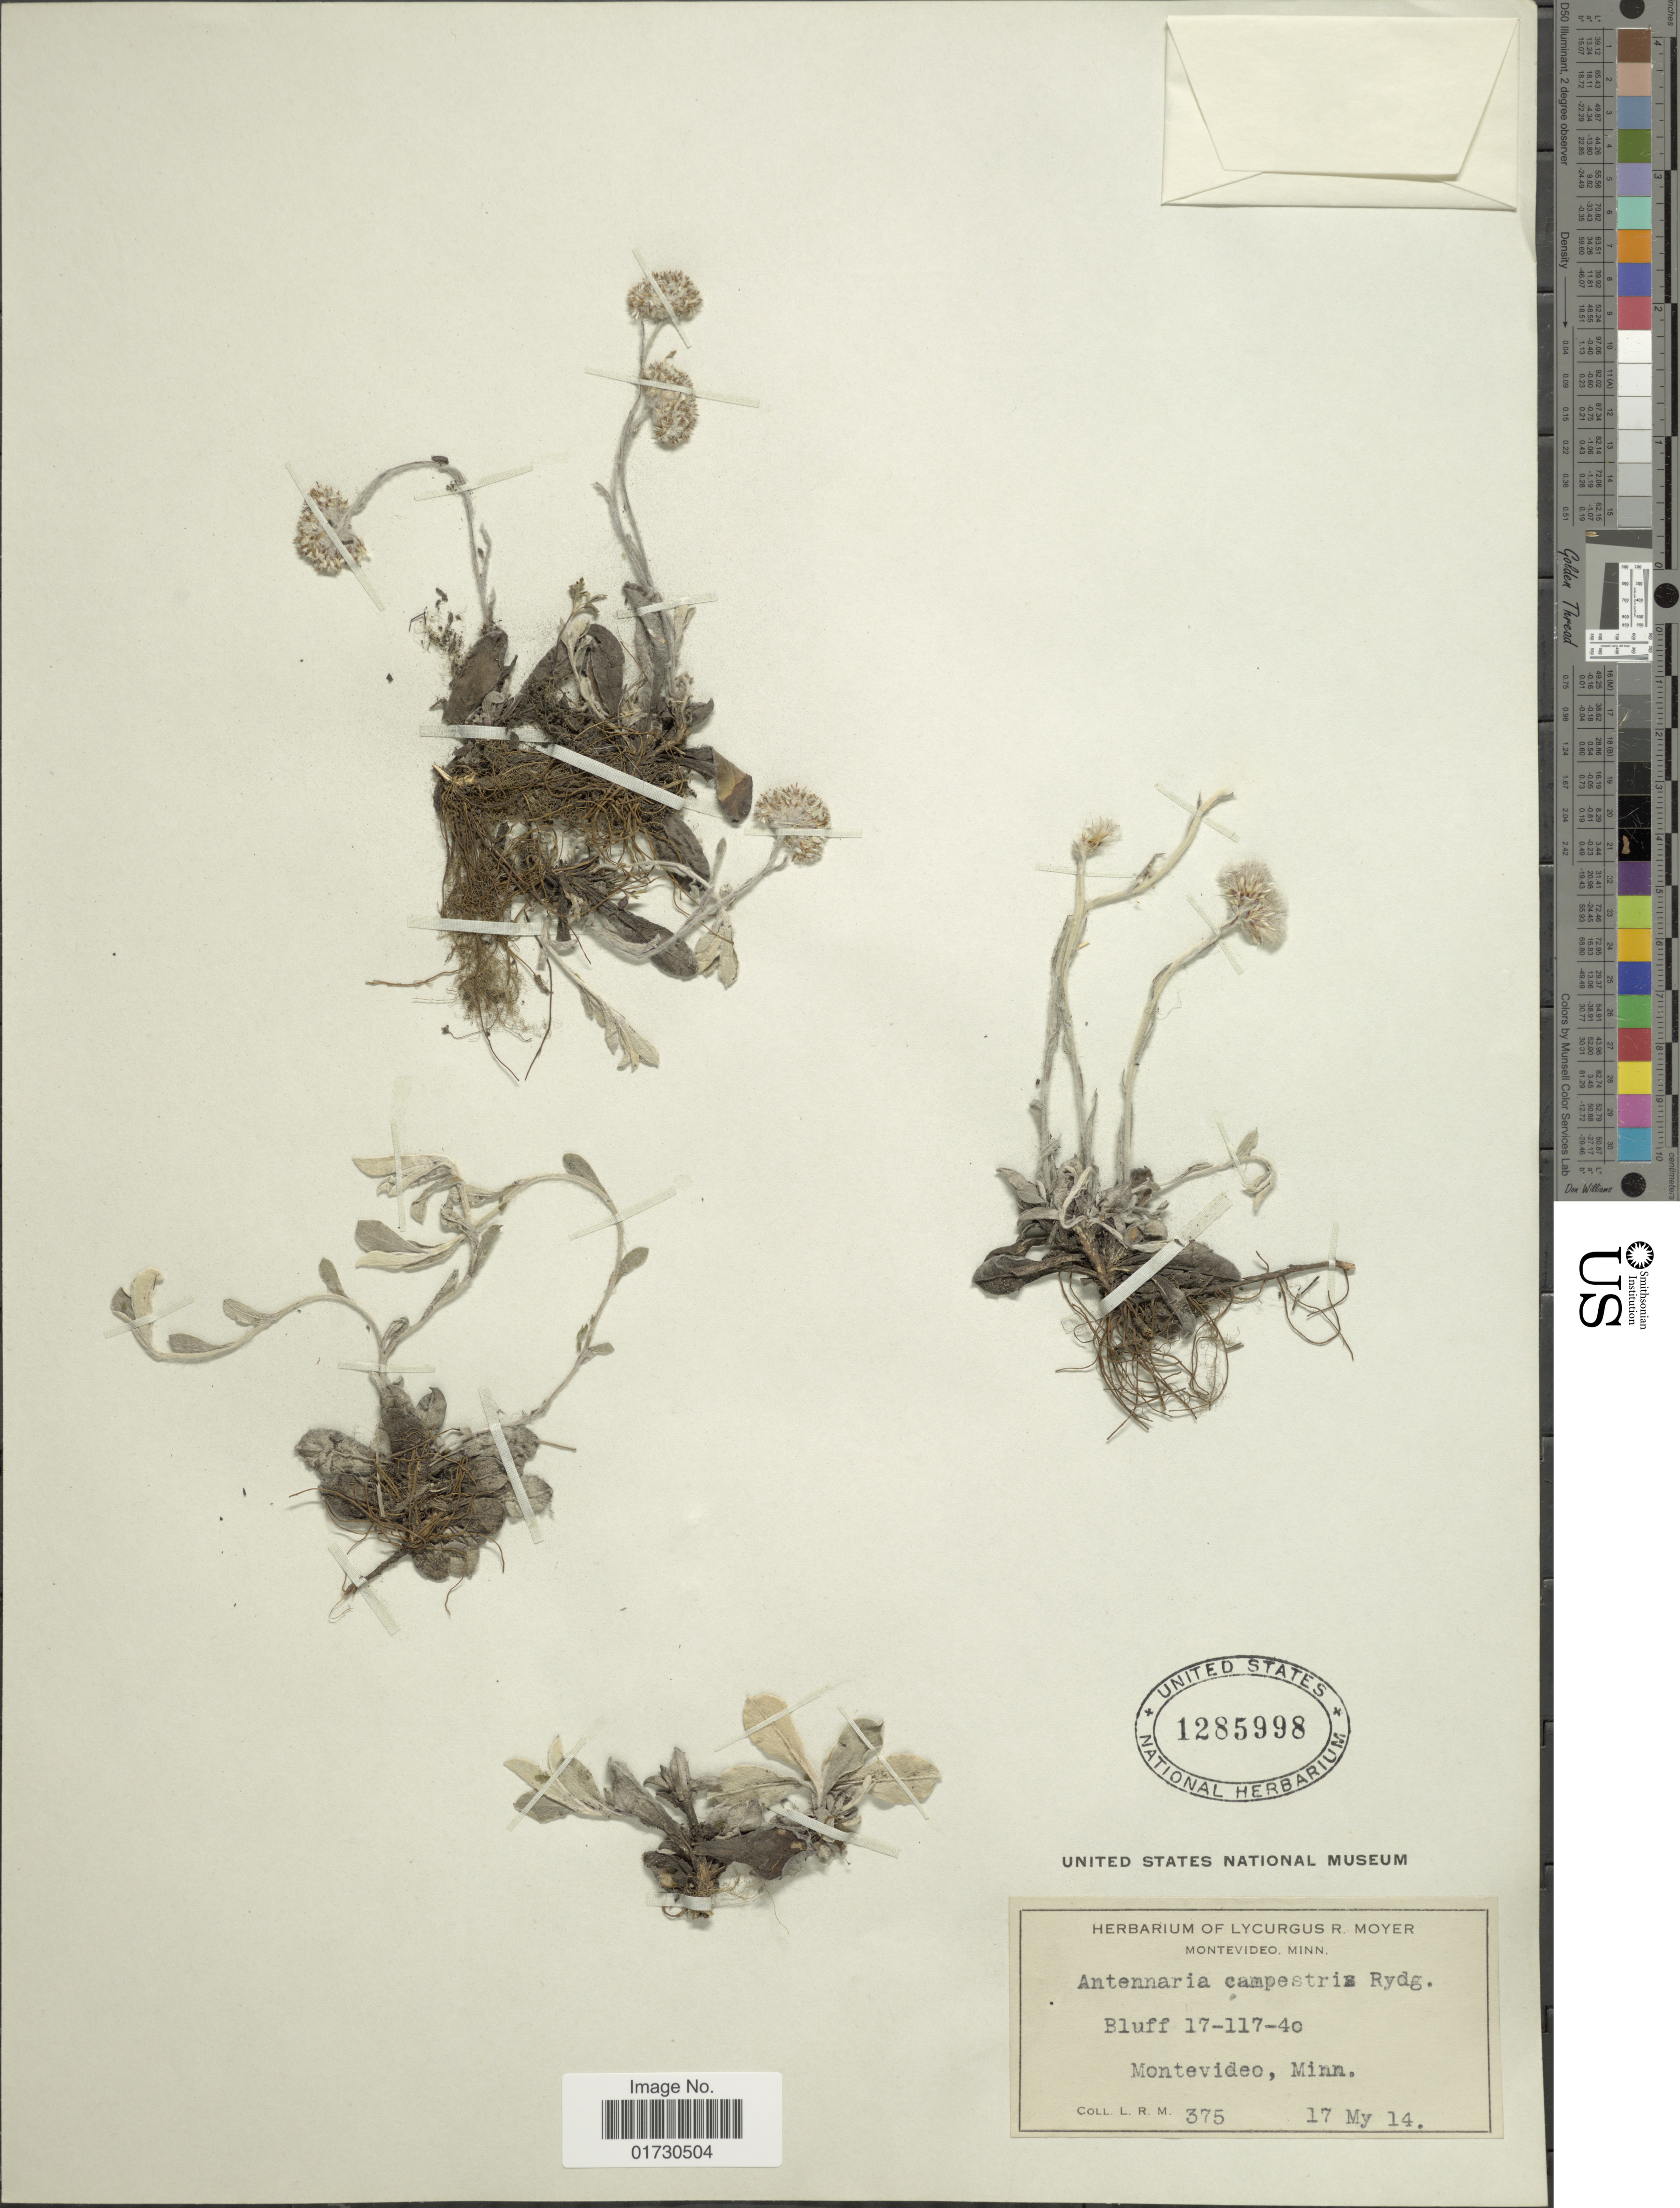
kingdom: Plantae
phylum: Tracheophyta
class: Magnoliopsida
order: Asterales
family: Asteraceae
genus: Antennaria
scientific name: Antennaria campestris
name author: Rydb.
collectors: L. Moyer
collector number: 375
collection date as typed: Transcribed d/m/y: 17/5/14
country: United States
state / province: Minnesota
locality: Montevideo, Minn. Bluff 17-117-4o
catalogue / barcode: US 1285998